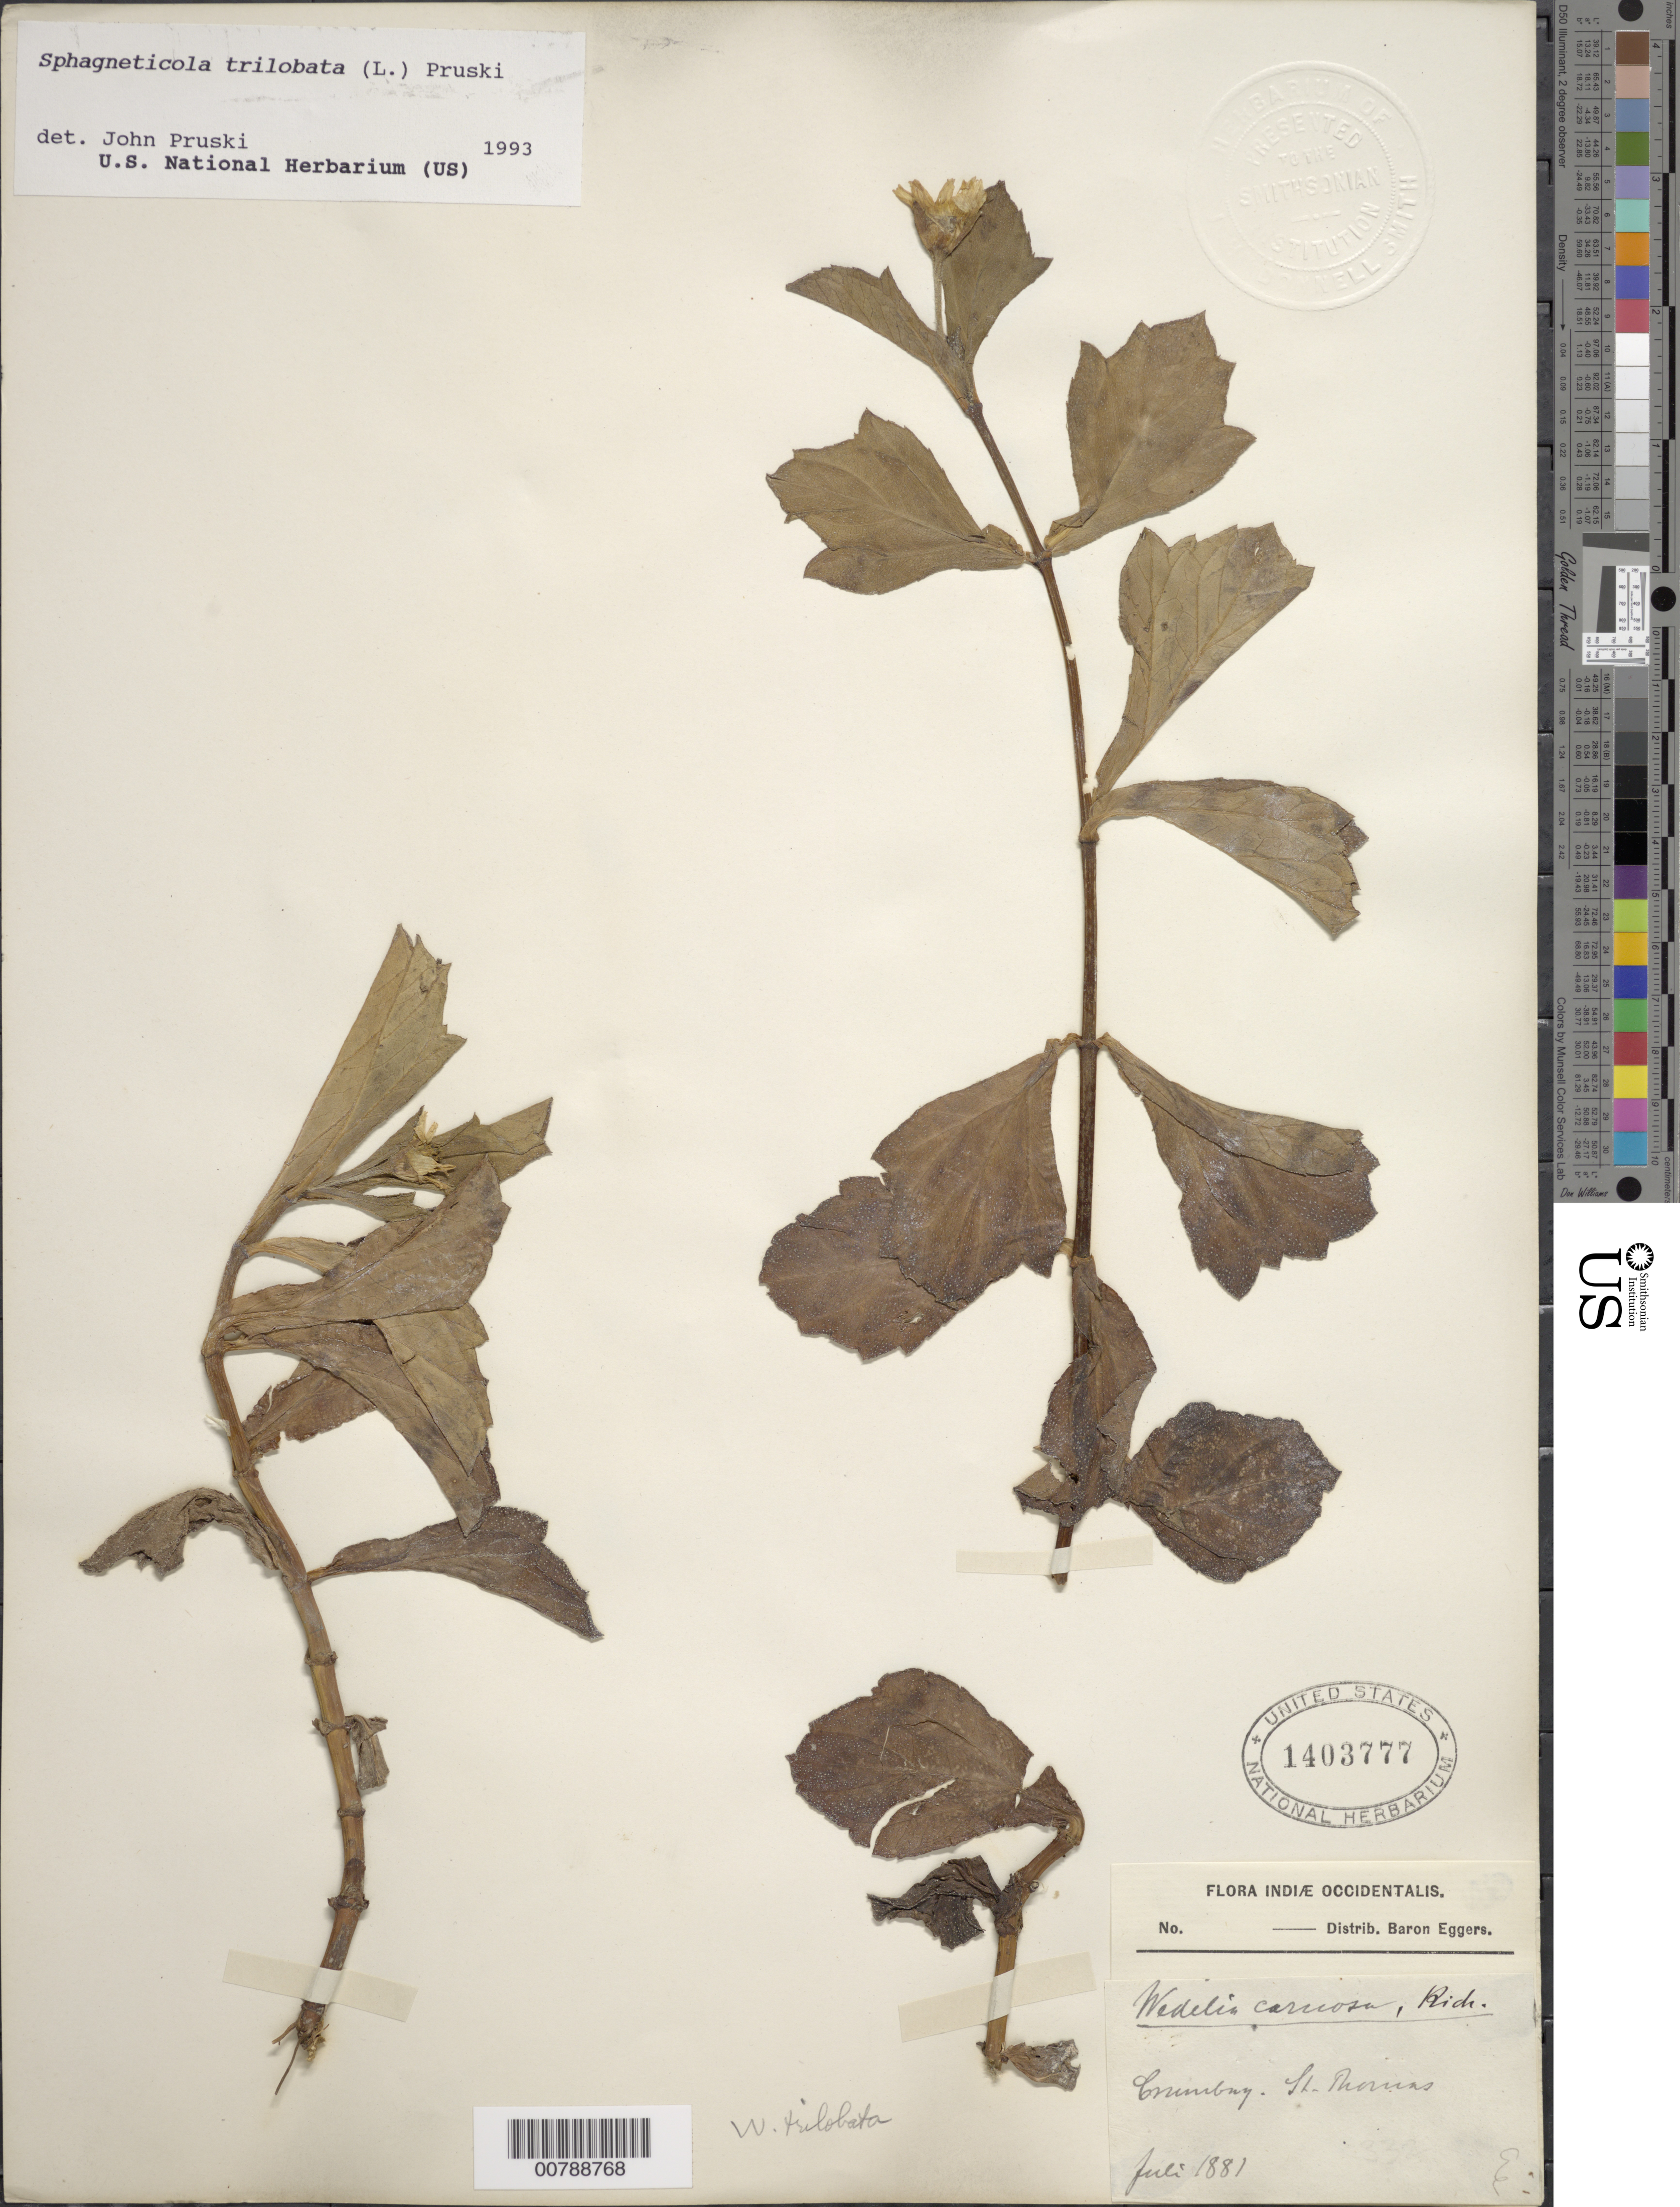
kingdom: Plantae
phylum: Tracheophyta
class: Magnoliopsida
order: Asterales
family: Asteraceae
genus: Sphagneticola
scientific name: Sphagneticola trilobata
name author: (L.) Pruski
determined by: Pruski, J. F.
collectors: H. F. A. von Eggers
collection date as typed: Jul 1881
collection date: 1881-07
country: U.S. Virgin Islands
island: St. Thomas I.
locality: Crumbay [sic]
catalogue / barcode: US 1403777